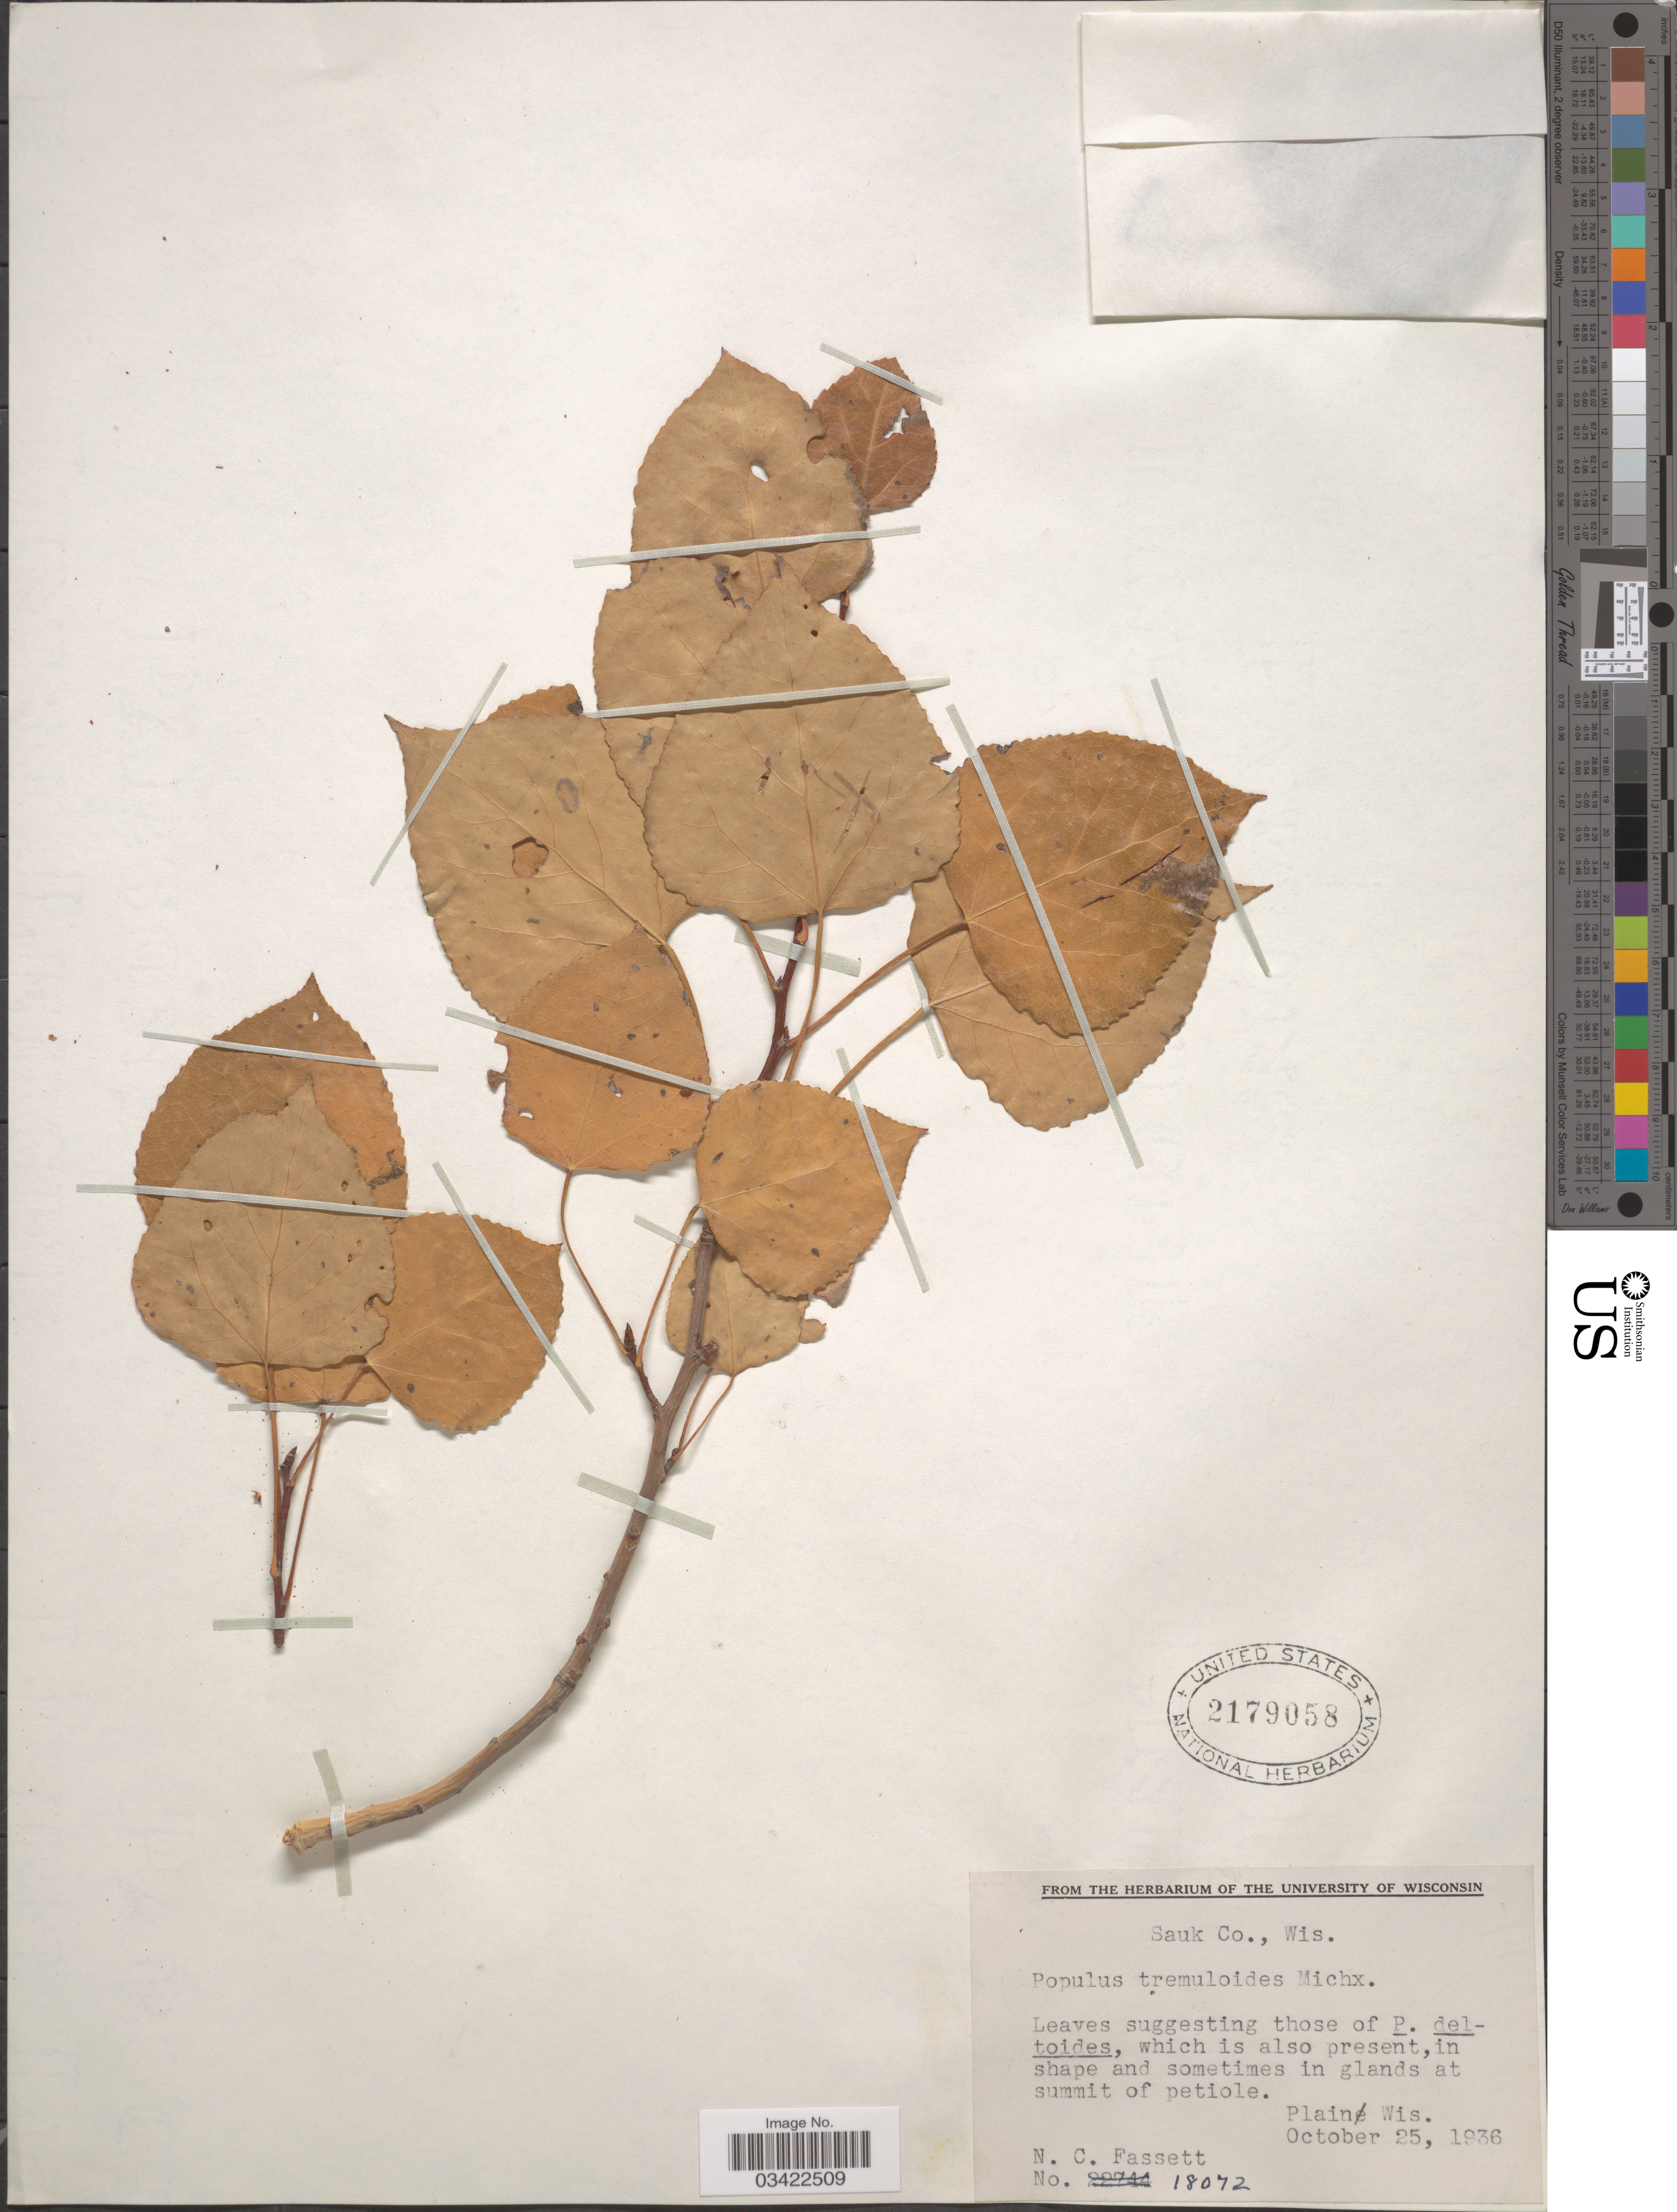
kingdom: Plantae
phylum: Tracheophyta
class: Magnoliopsida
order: Malpighiales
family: Salicaceae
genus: Populus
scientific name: Populus tremuloides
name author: Michx.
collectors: N. C. Fassett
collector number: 18072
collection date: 1936-10-25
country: United States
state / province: Wisconsin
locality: Sauk Co., Plain.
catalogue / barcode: US 2179058